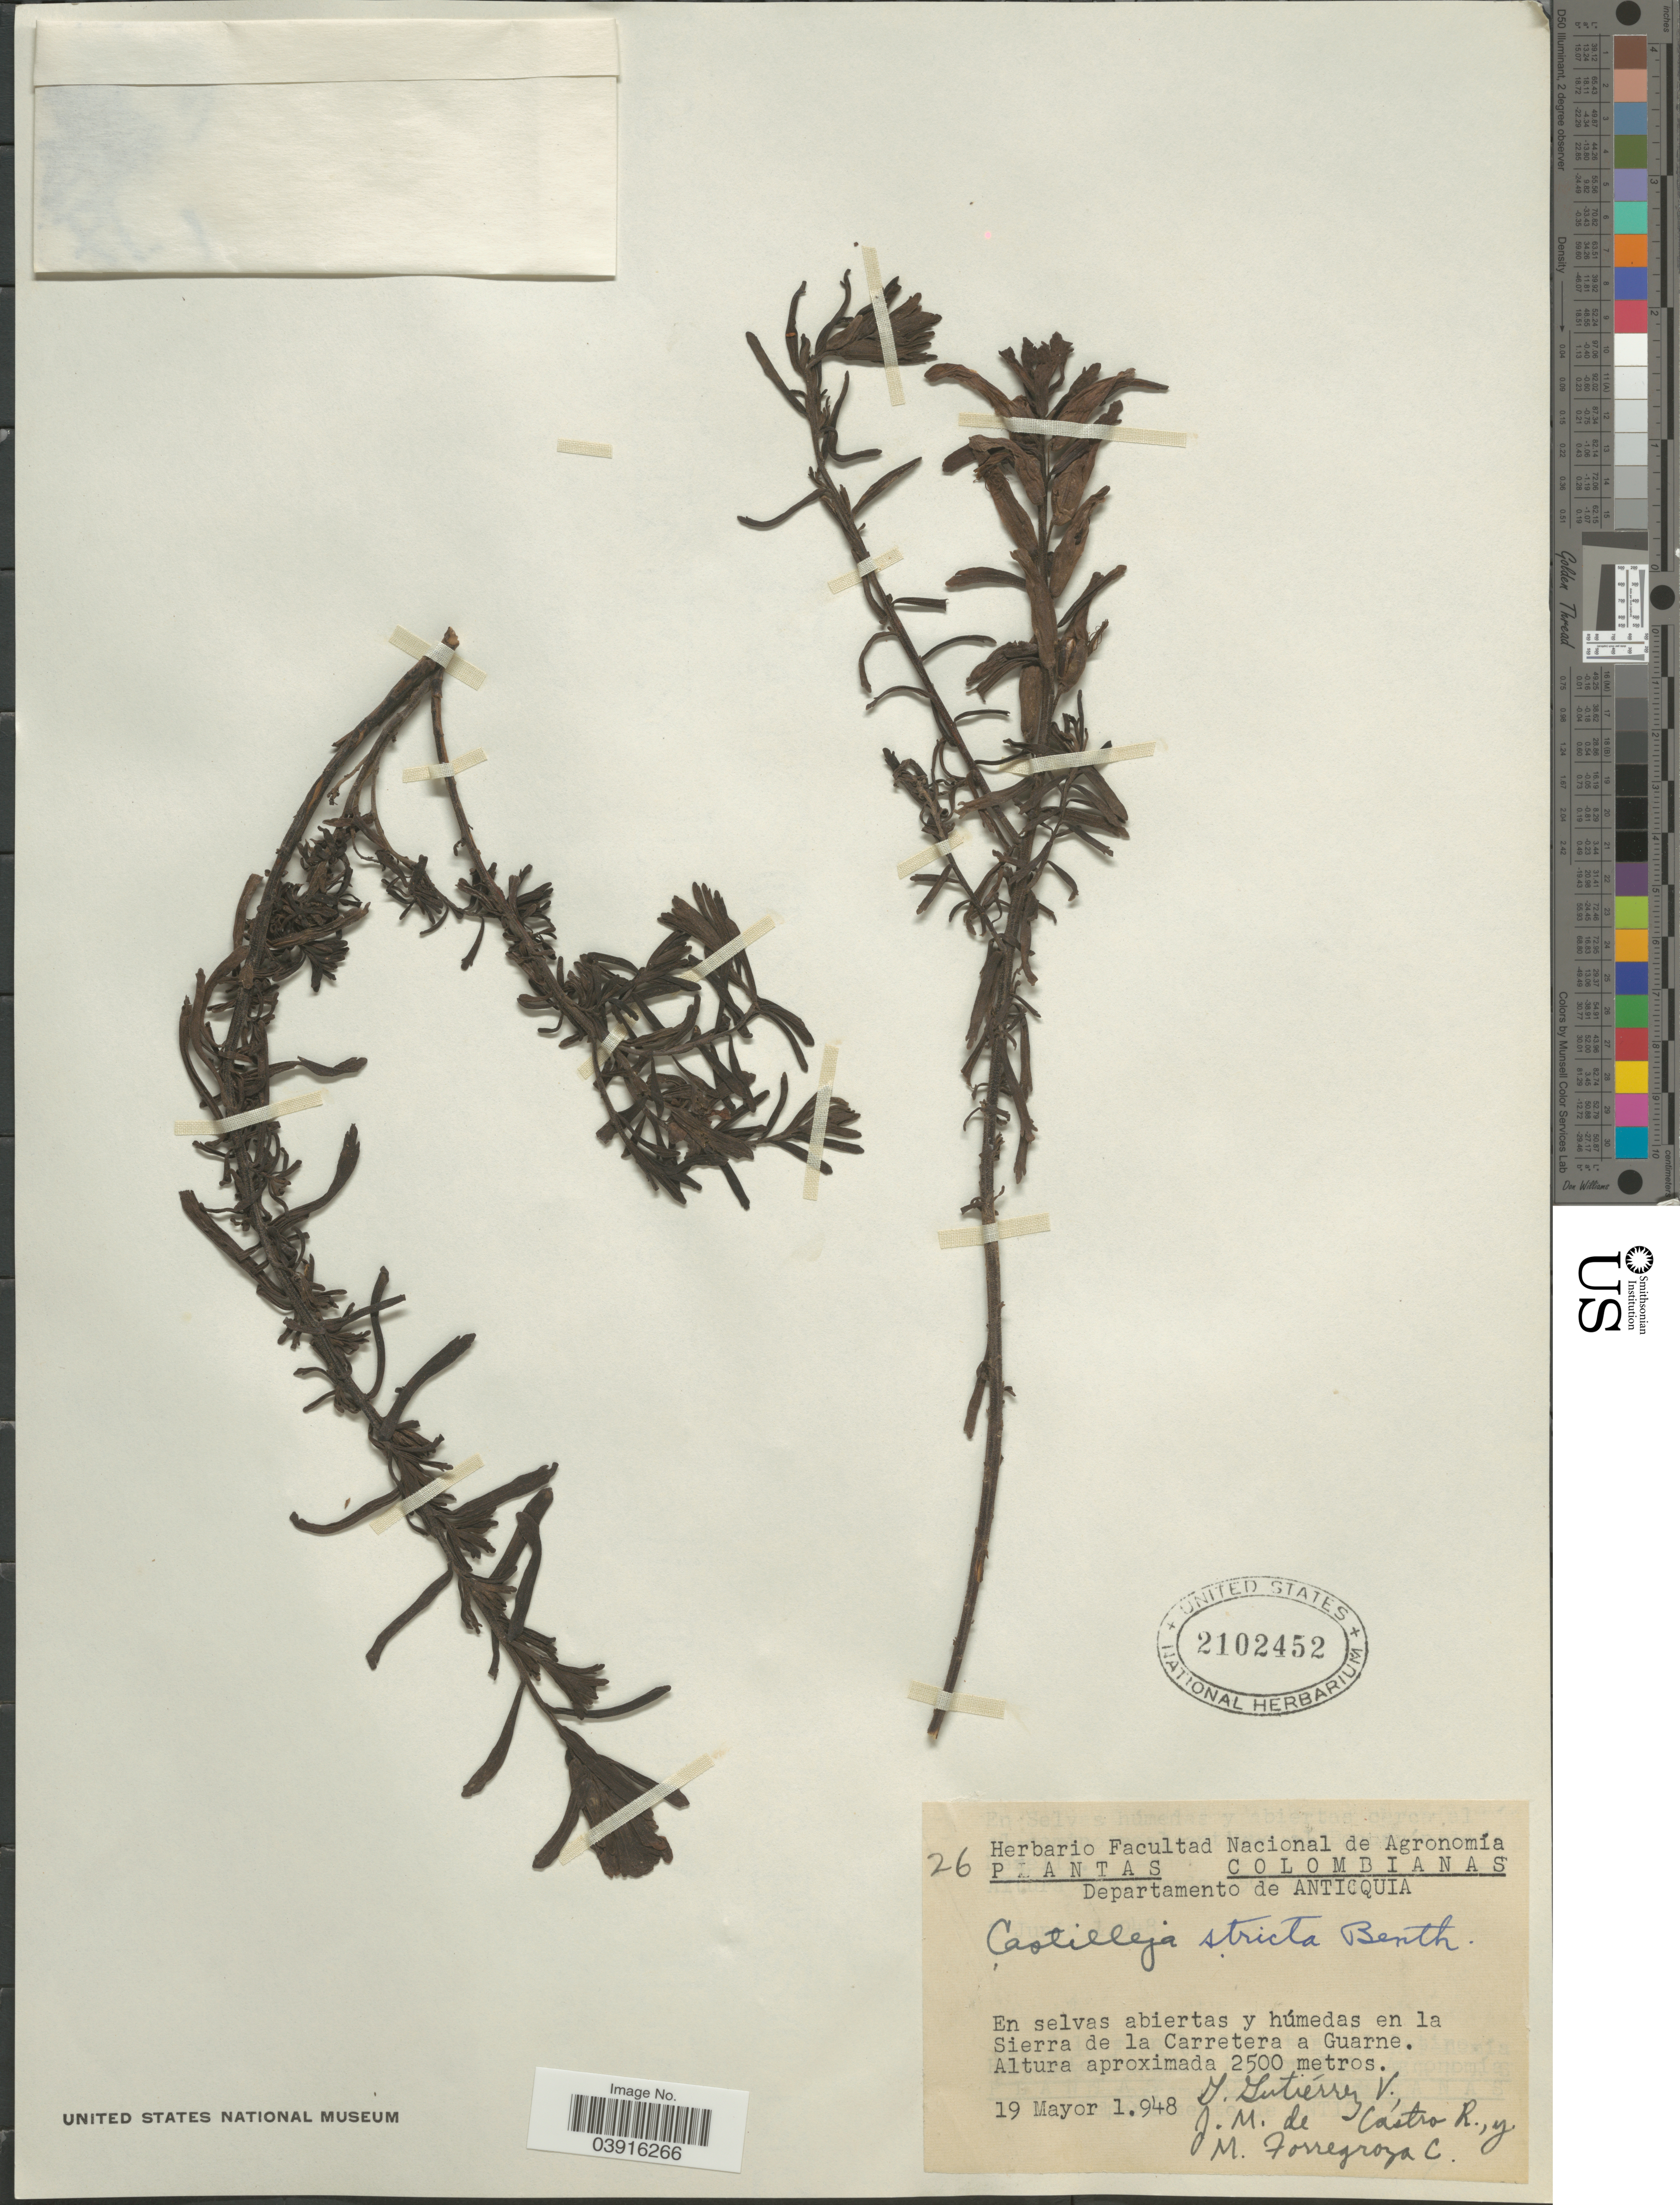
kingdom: Plantae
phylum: Tracheophyta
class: Magnoliopsida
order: Lamiales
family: Orobanchaceae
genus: Castilleja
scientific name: Castilleja fissifolia subsp. fruticosa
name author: (Wedd.) Melch.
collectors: G. Gutiérrez V., J. Castro R. & M. Forregroza C.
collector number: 26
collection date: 1948-05-19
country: Colombia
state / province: Antioquia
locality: Departamento de Antioquia. En selvas abiertas y húmedas en la Sierra de la Carretera a Guarne.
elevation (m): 2500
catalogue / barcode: US 2102452